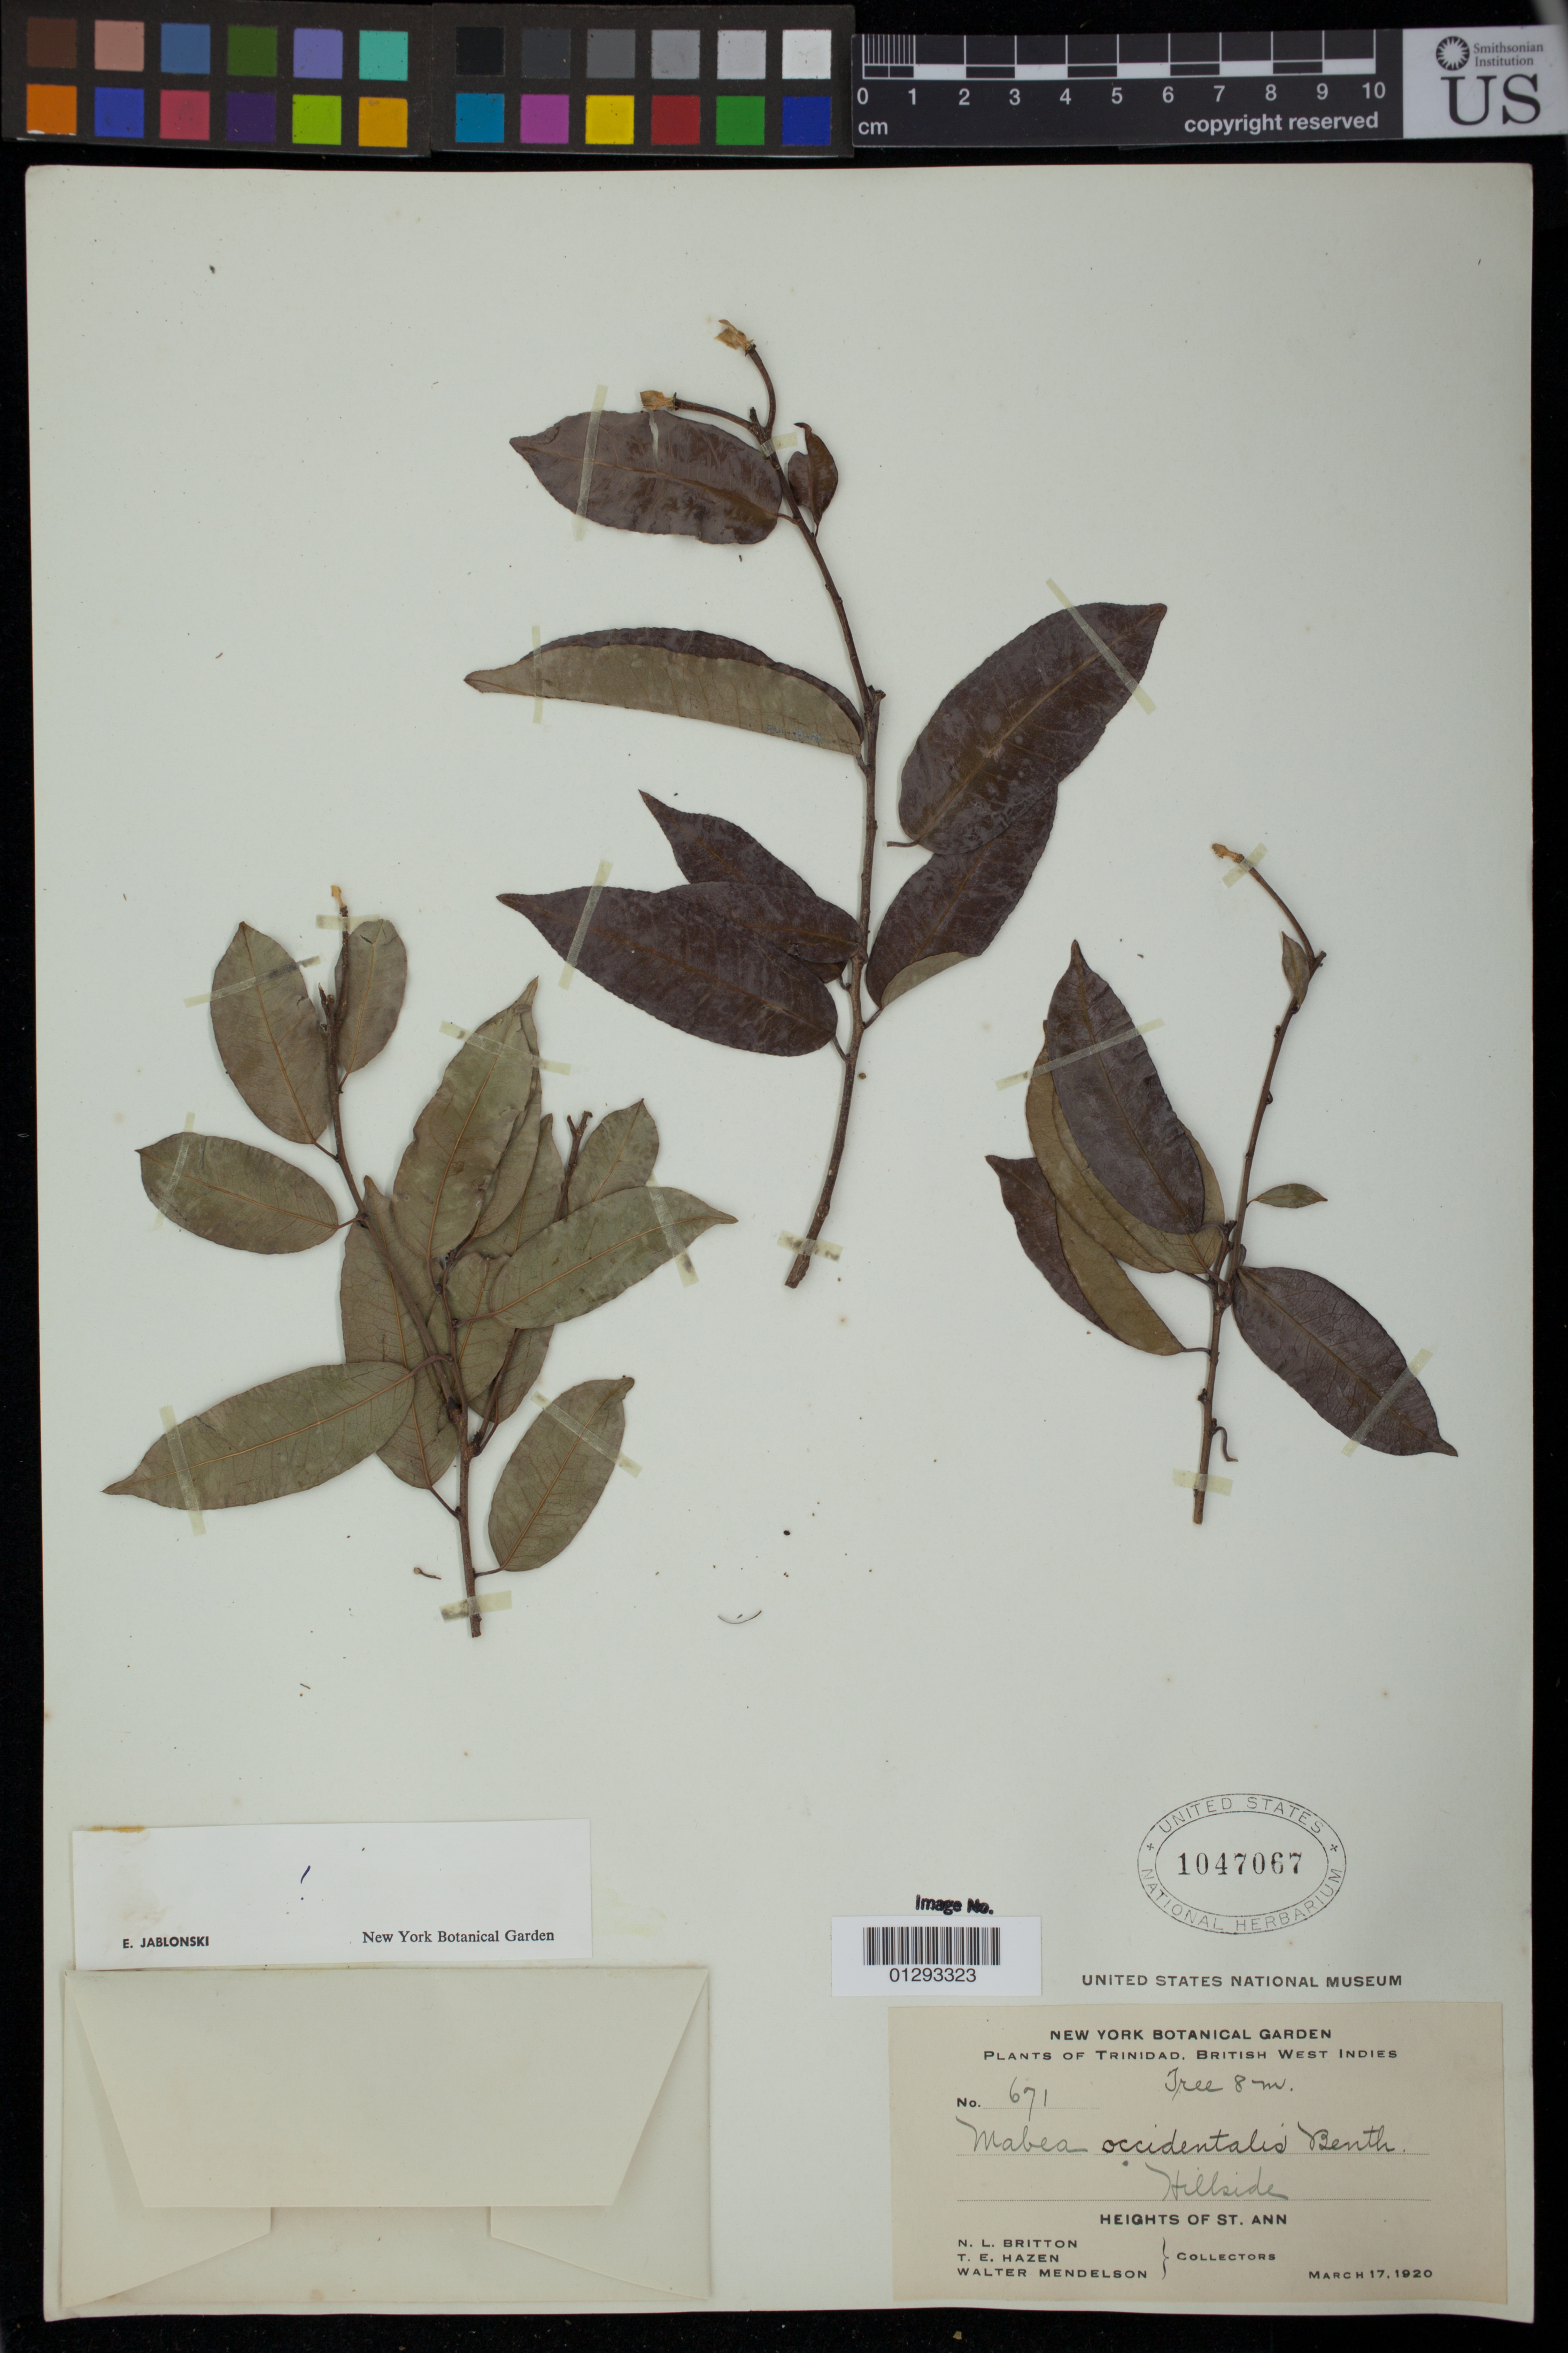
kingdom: Plantae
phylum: Tracheophyta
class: Magnoliopsida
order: Malpighiales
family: Euphorbiaceae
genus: Mabea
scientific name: Mabea occidentalis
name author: Benth.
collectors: N. Britton, T. E. Hazen & W. Mendelson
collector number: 671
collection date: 1920-03-17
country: Trinidad and Tobago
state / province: Trinidad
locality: Heights of St. Ann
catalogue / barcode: US 1047067